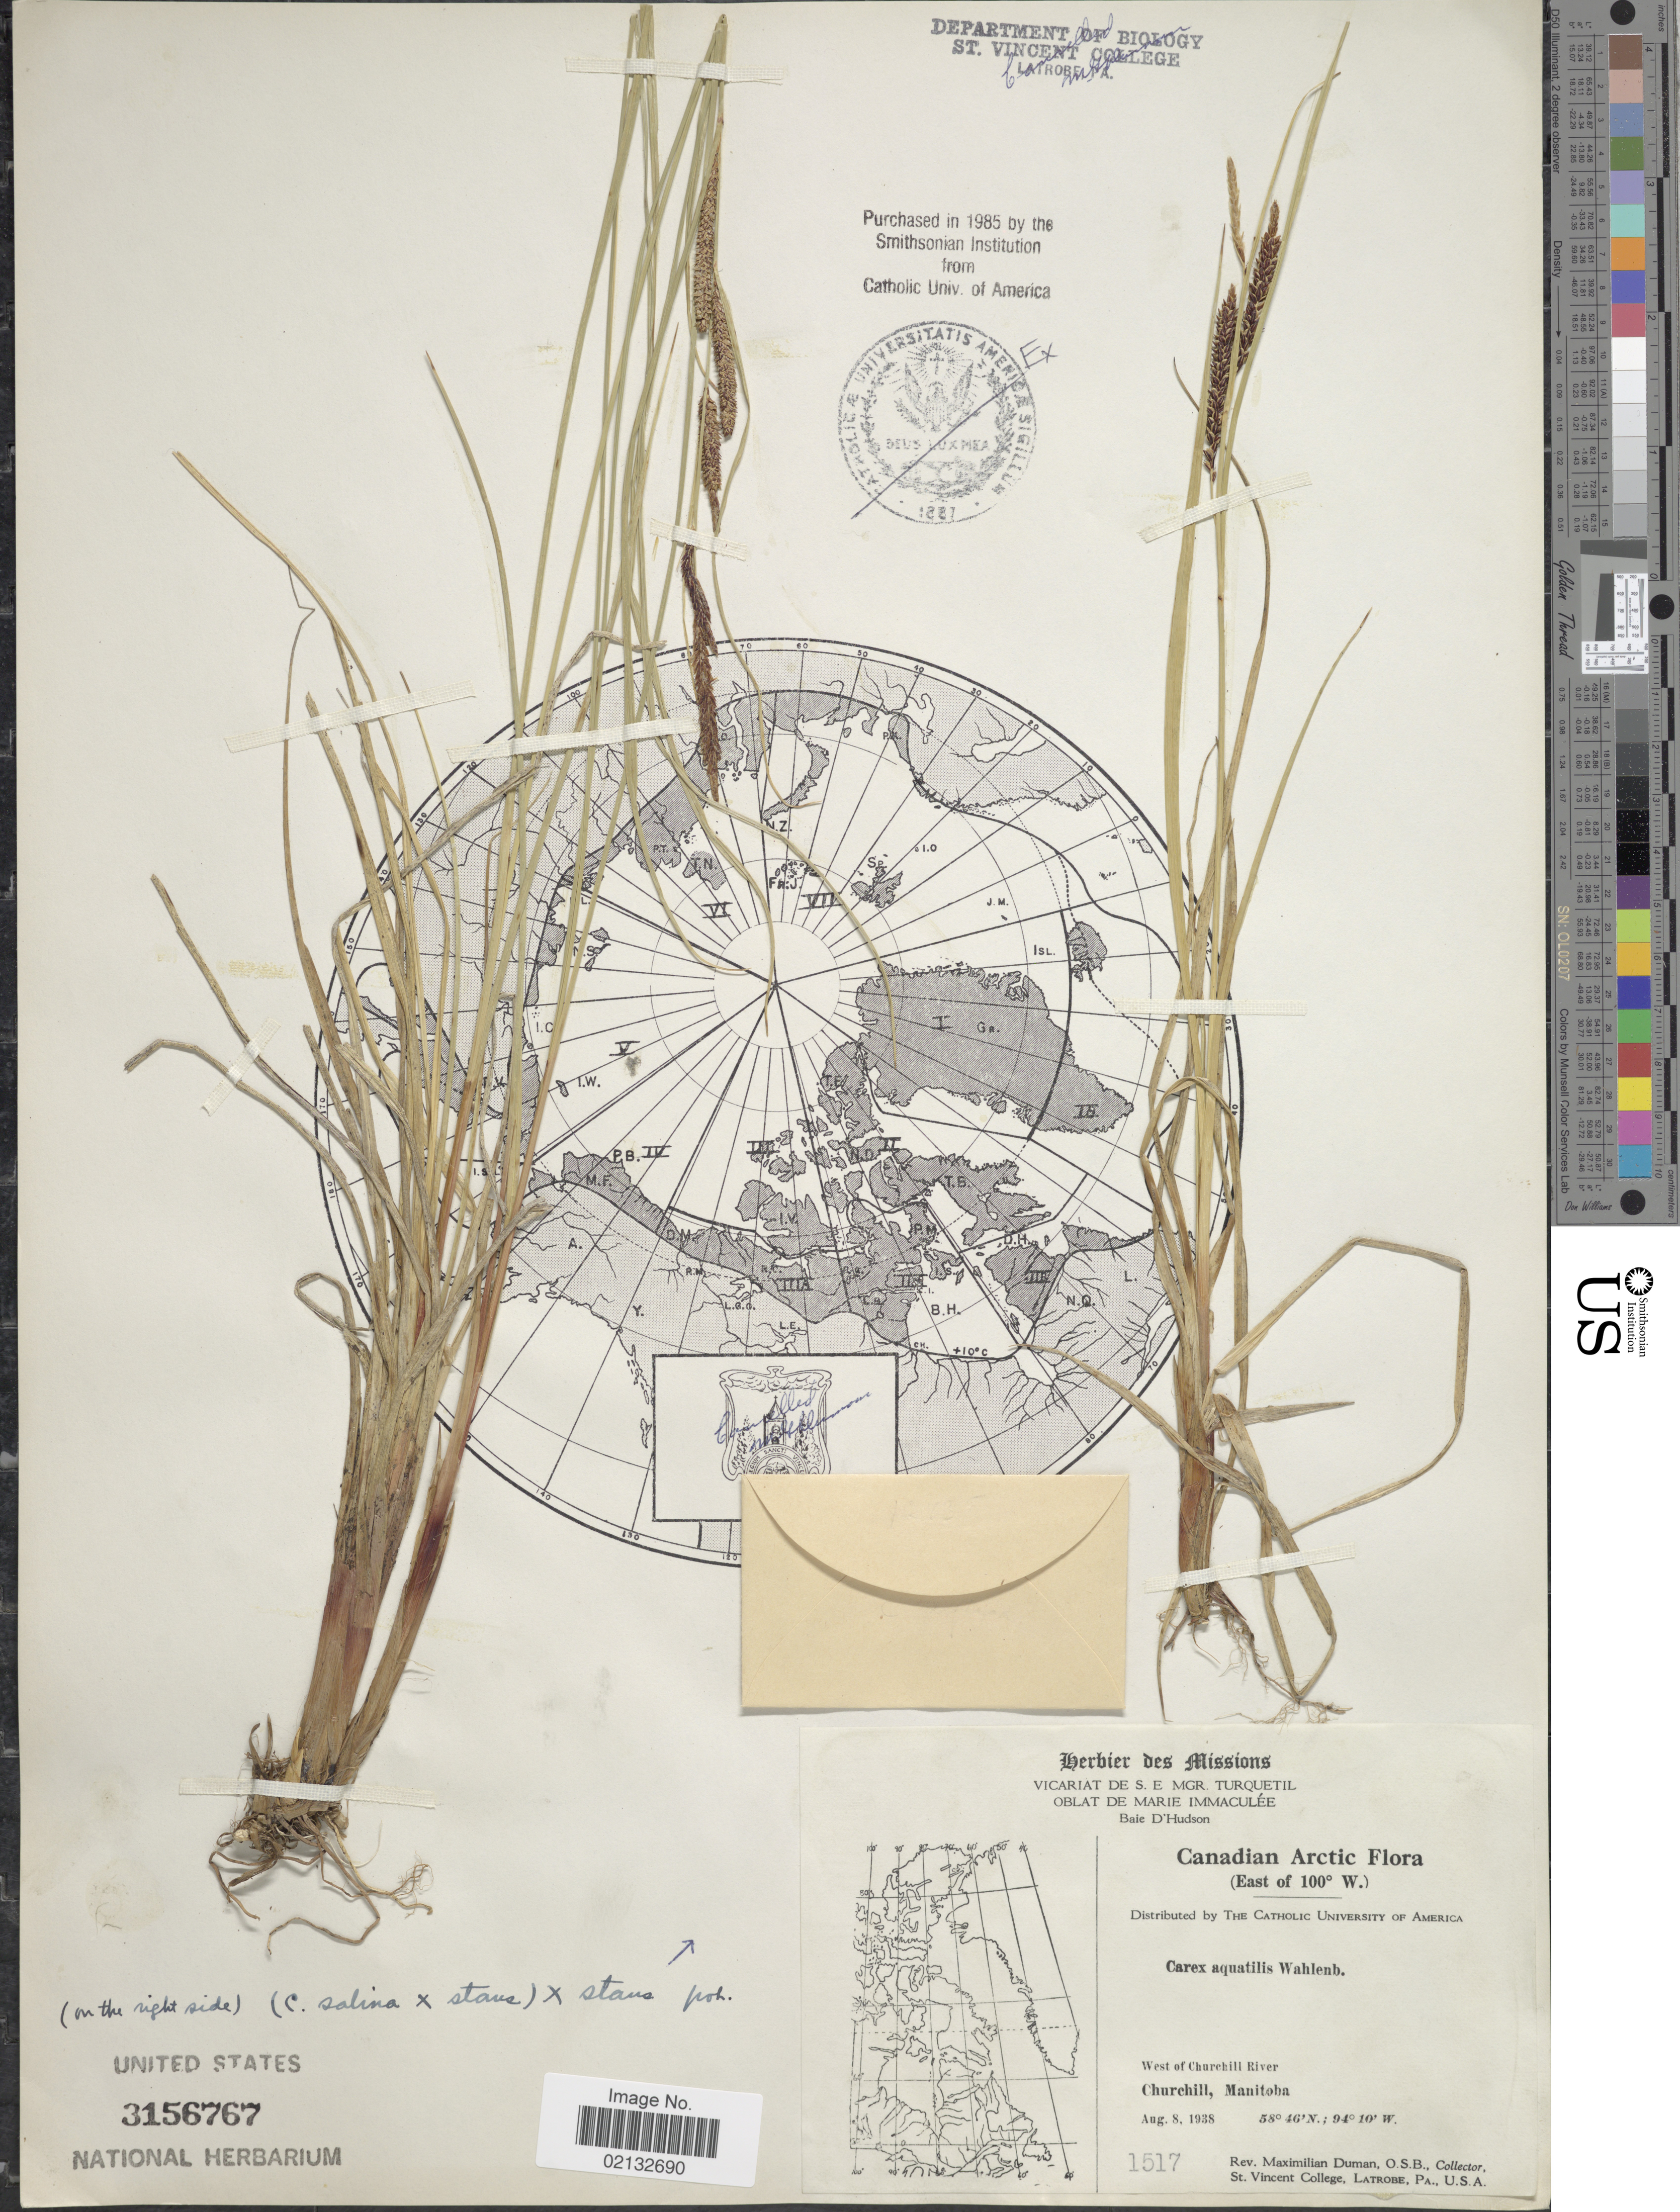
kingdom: Plantae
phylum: Tracheophyta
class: Liliopsida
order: Poales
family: Cyperaceae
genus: Carex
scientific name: Carex salina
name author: Wahlenb.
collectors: M. Duman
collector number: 1517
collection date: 1938-08-08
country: Canada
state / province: Manitoba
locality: Canadian Arctic. (East of 100º W.) West of Churchill River. Churchill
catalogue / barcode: US 3156767